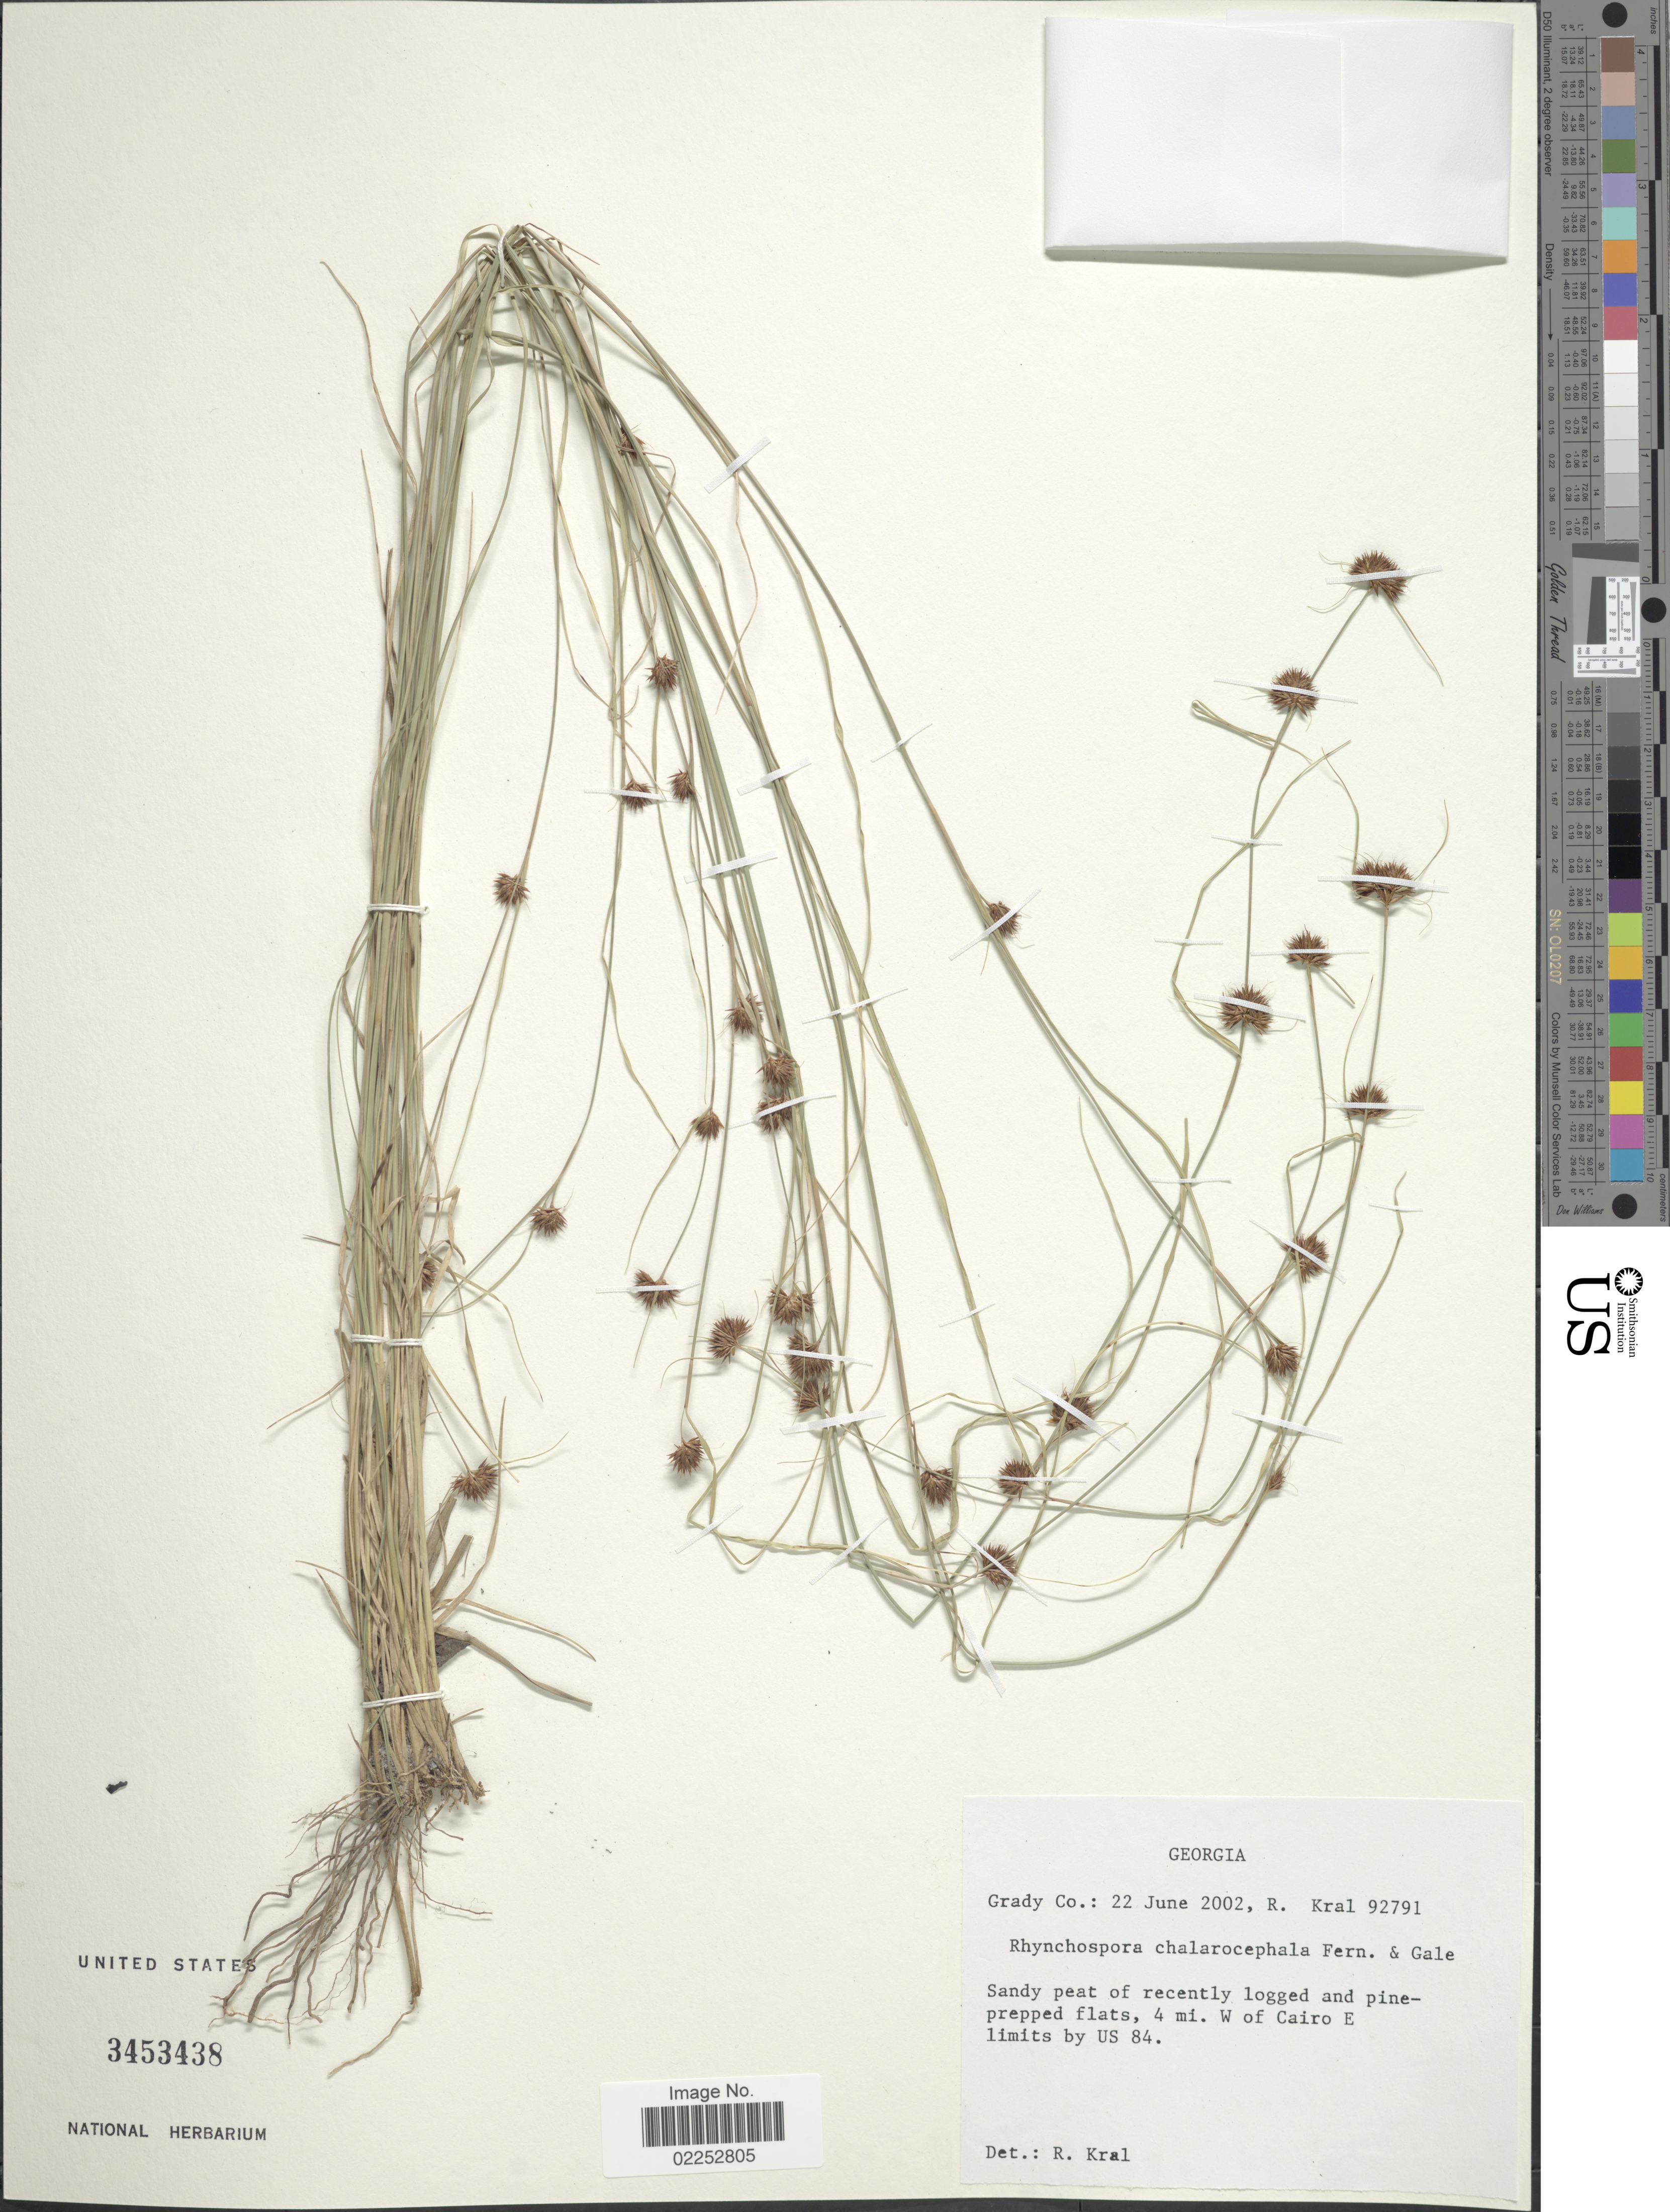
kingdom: Plantae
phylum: Tracheophyta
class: Liliopsida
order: Poales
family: Cyperaceae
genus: Rhynchospora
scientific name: Rhynchospora microcephala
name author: (Britton) Britton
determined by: Naczi, R. F. C.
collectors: R. Kral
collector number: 92791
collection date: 2002-06-22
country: United States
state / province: Georgia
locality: Grady Co.: 4 mi. W of Cairo E limits by US 84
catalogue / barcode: US 3453438